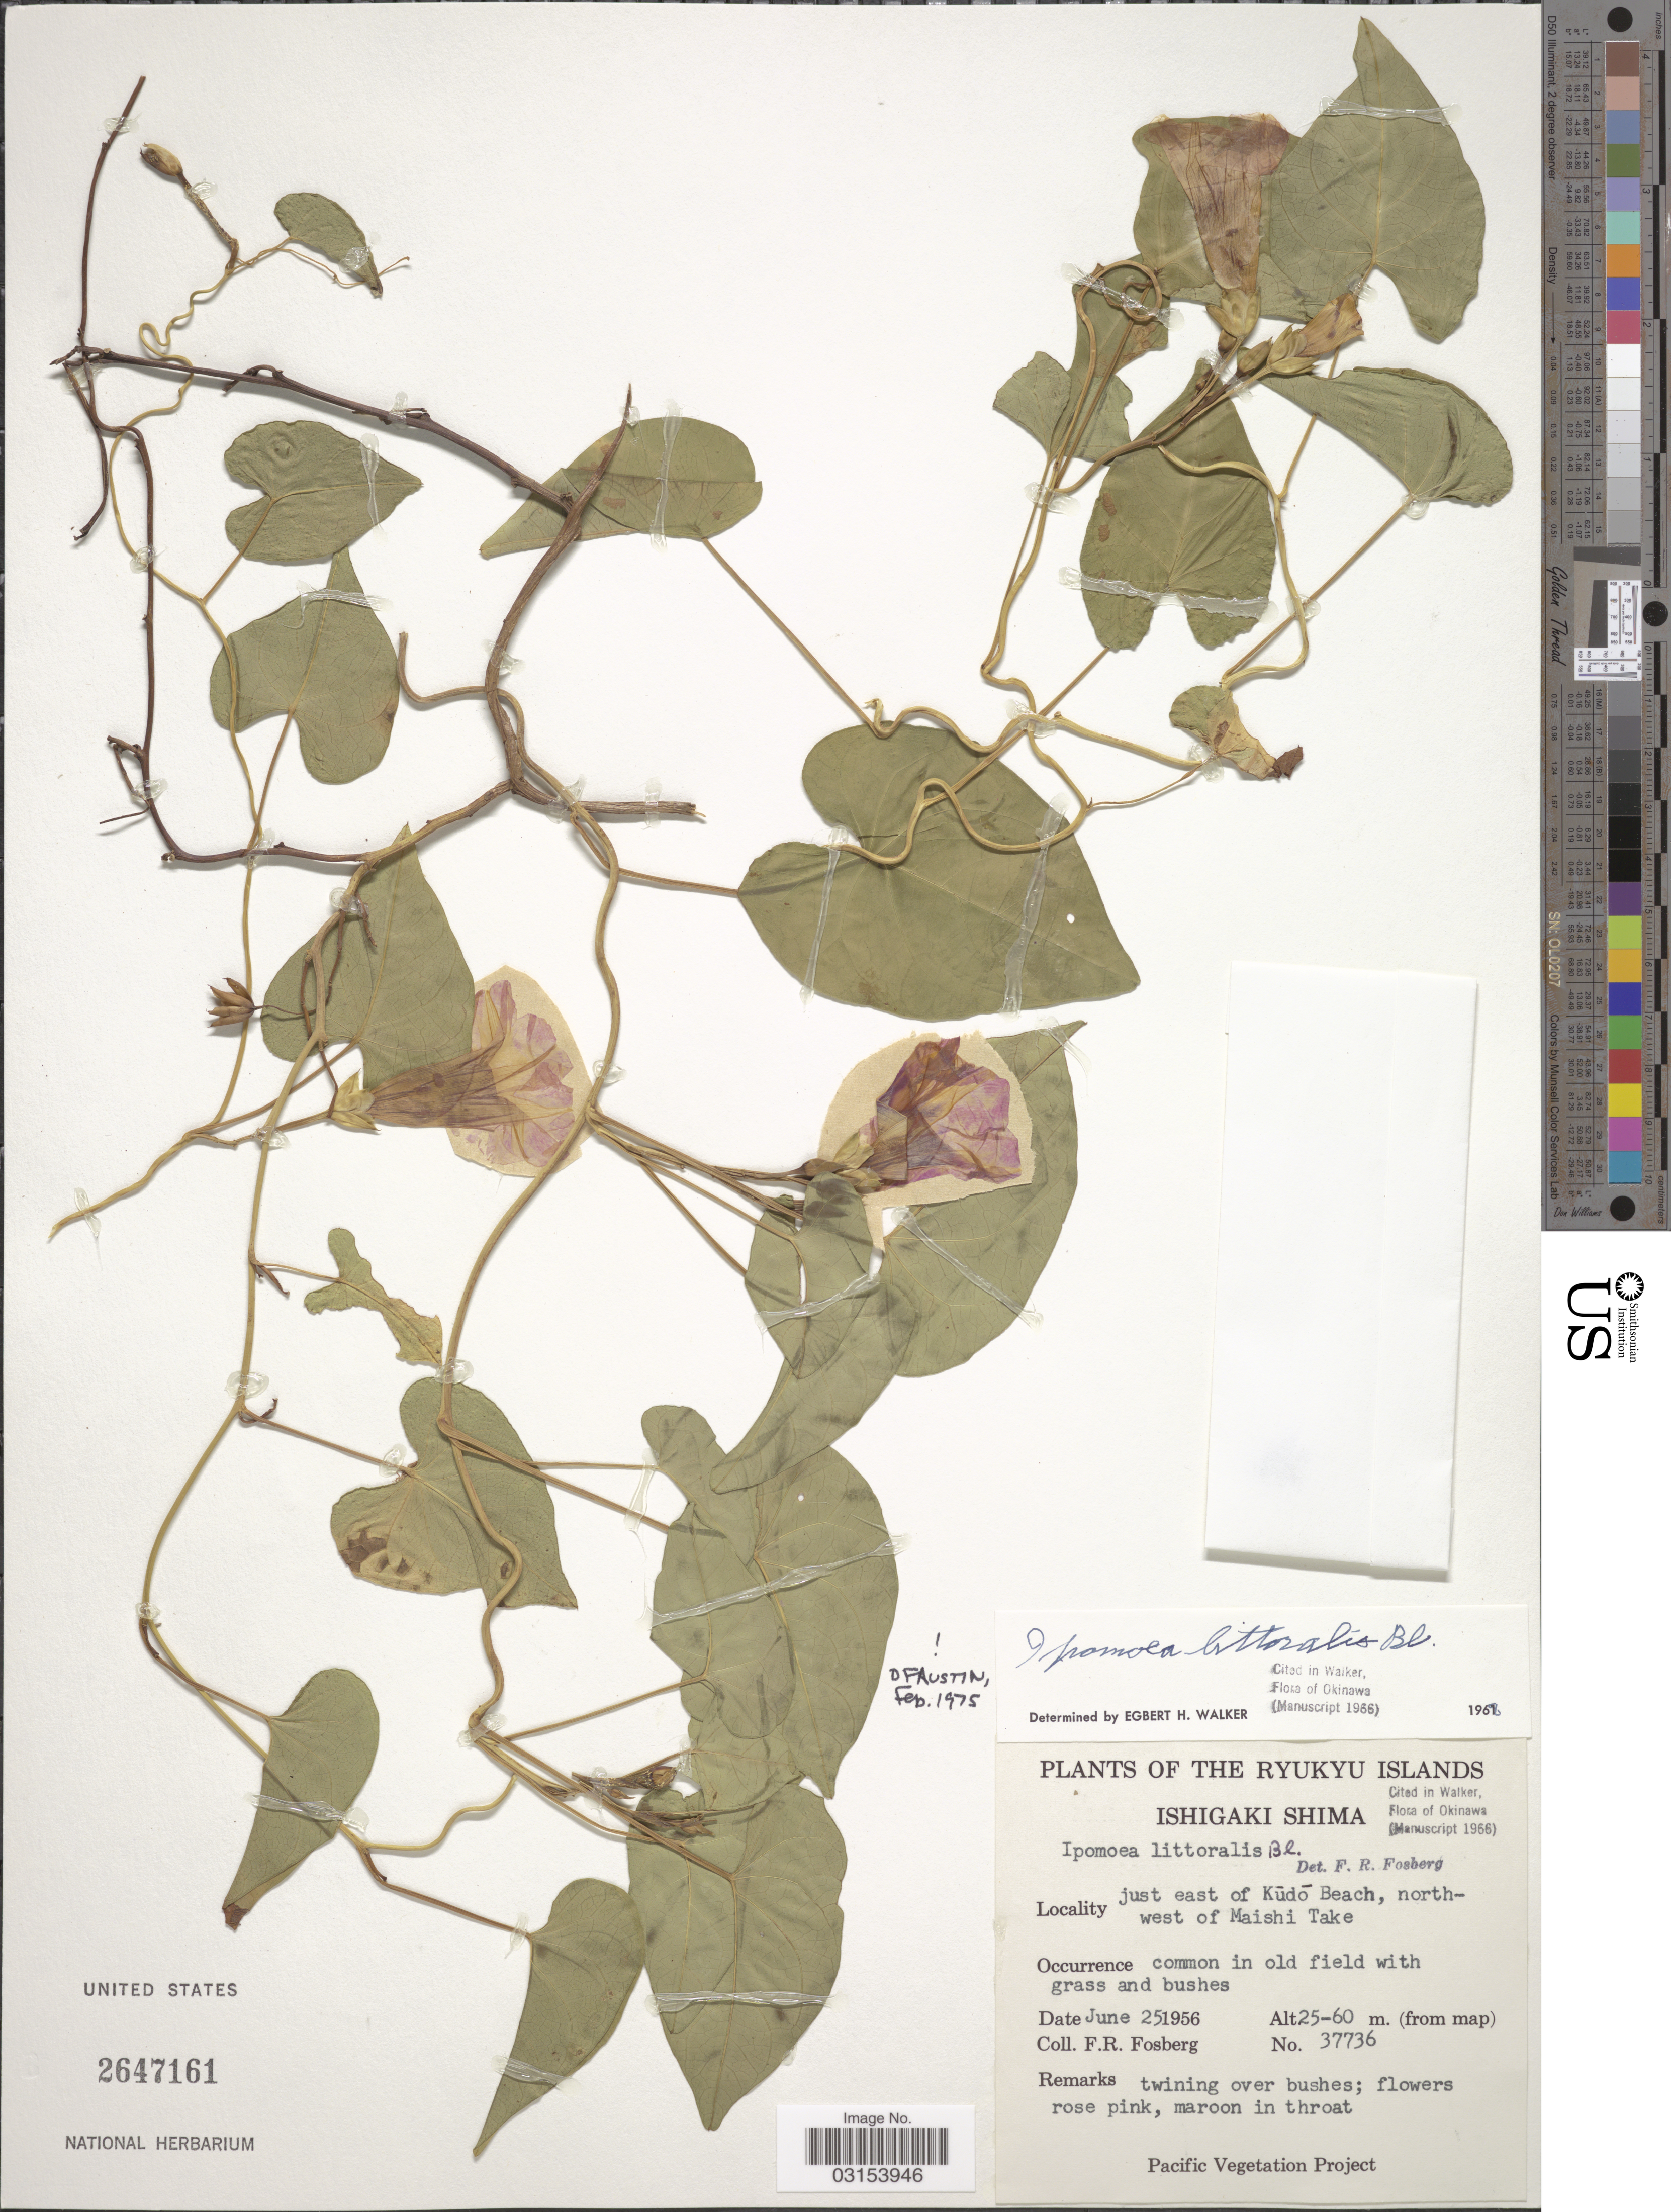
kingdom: Plantae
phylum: Tracheophyta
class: Magnoliopsida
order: Solanales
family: Convolvulaceae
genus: Ipomoea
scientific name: Ipomoea littoralis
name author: Blume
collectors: F. R. Fosberg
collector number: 37736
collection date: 1956-06-25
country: Japan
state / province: Okinawa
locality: Ryukyu Islands. Ishigaki Shima. Just east of Kudo Beach, northwest of Maishi Take.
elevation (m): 25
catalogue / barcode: US 2647161